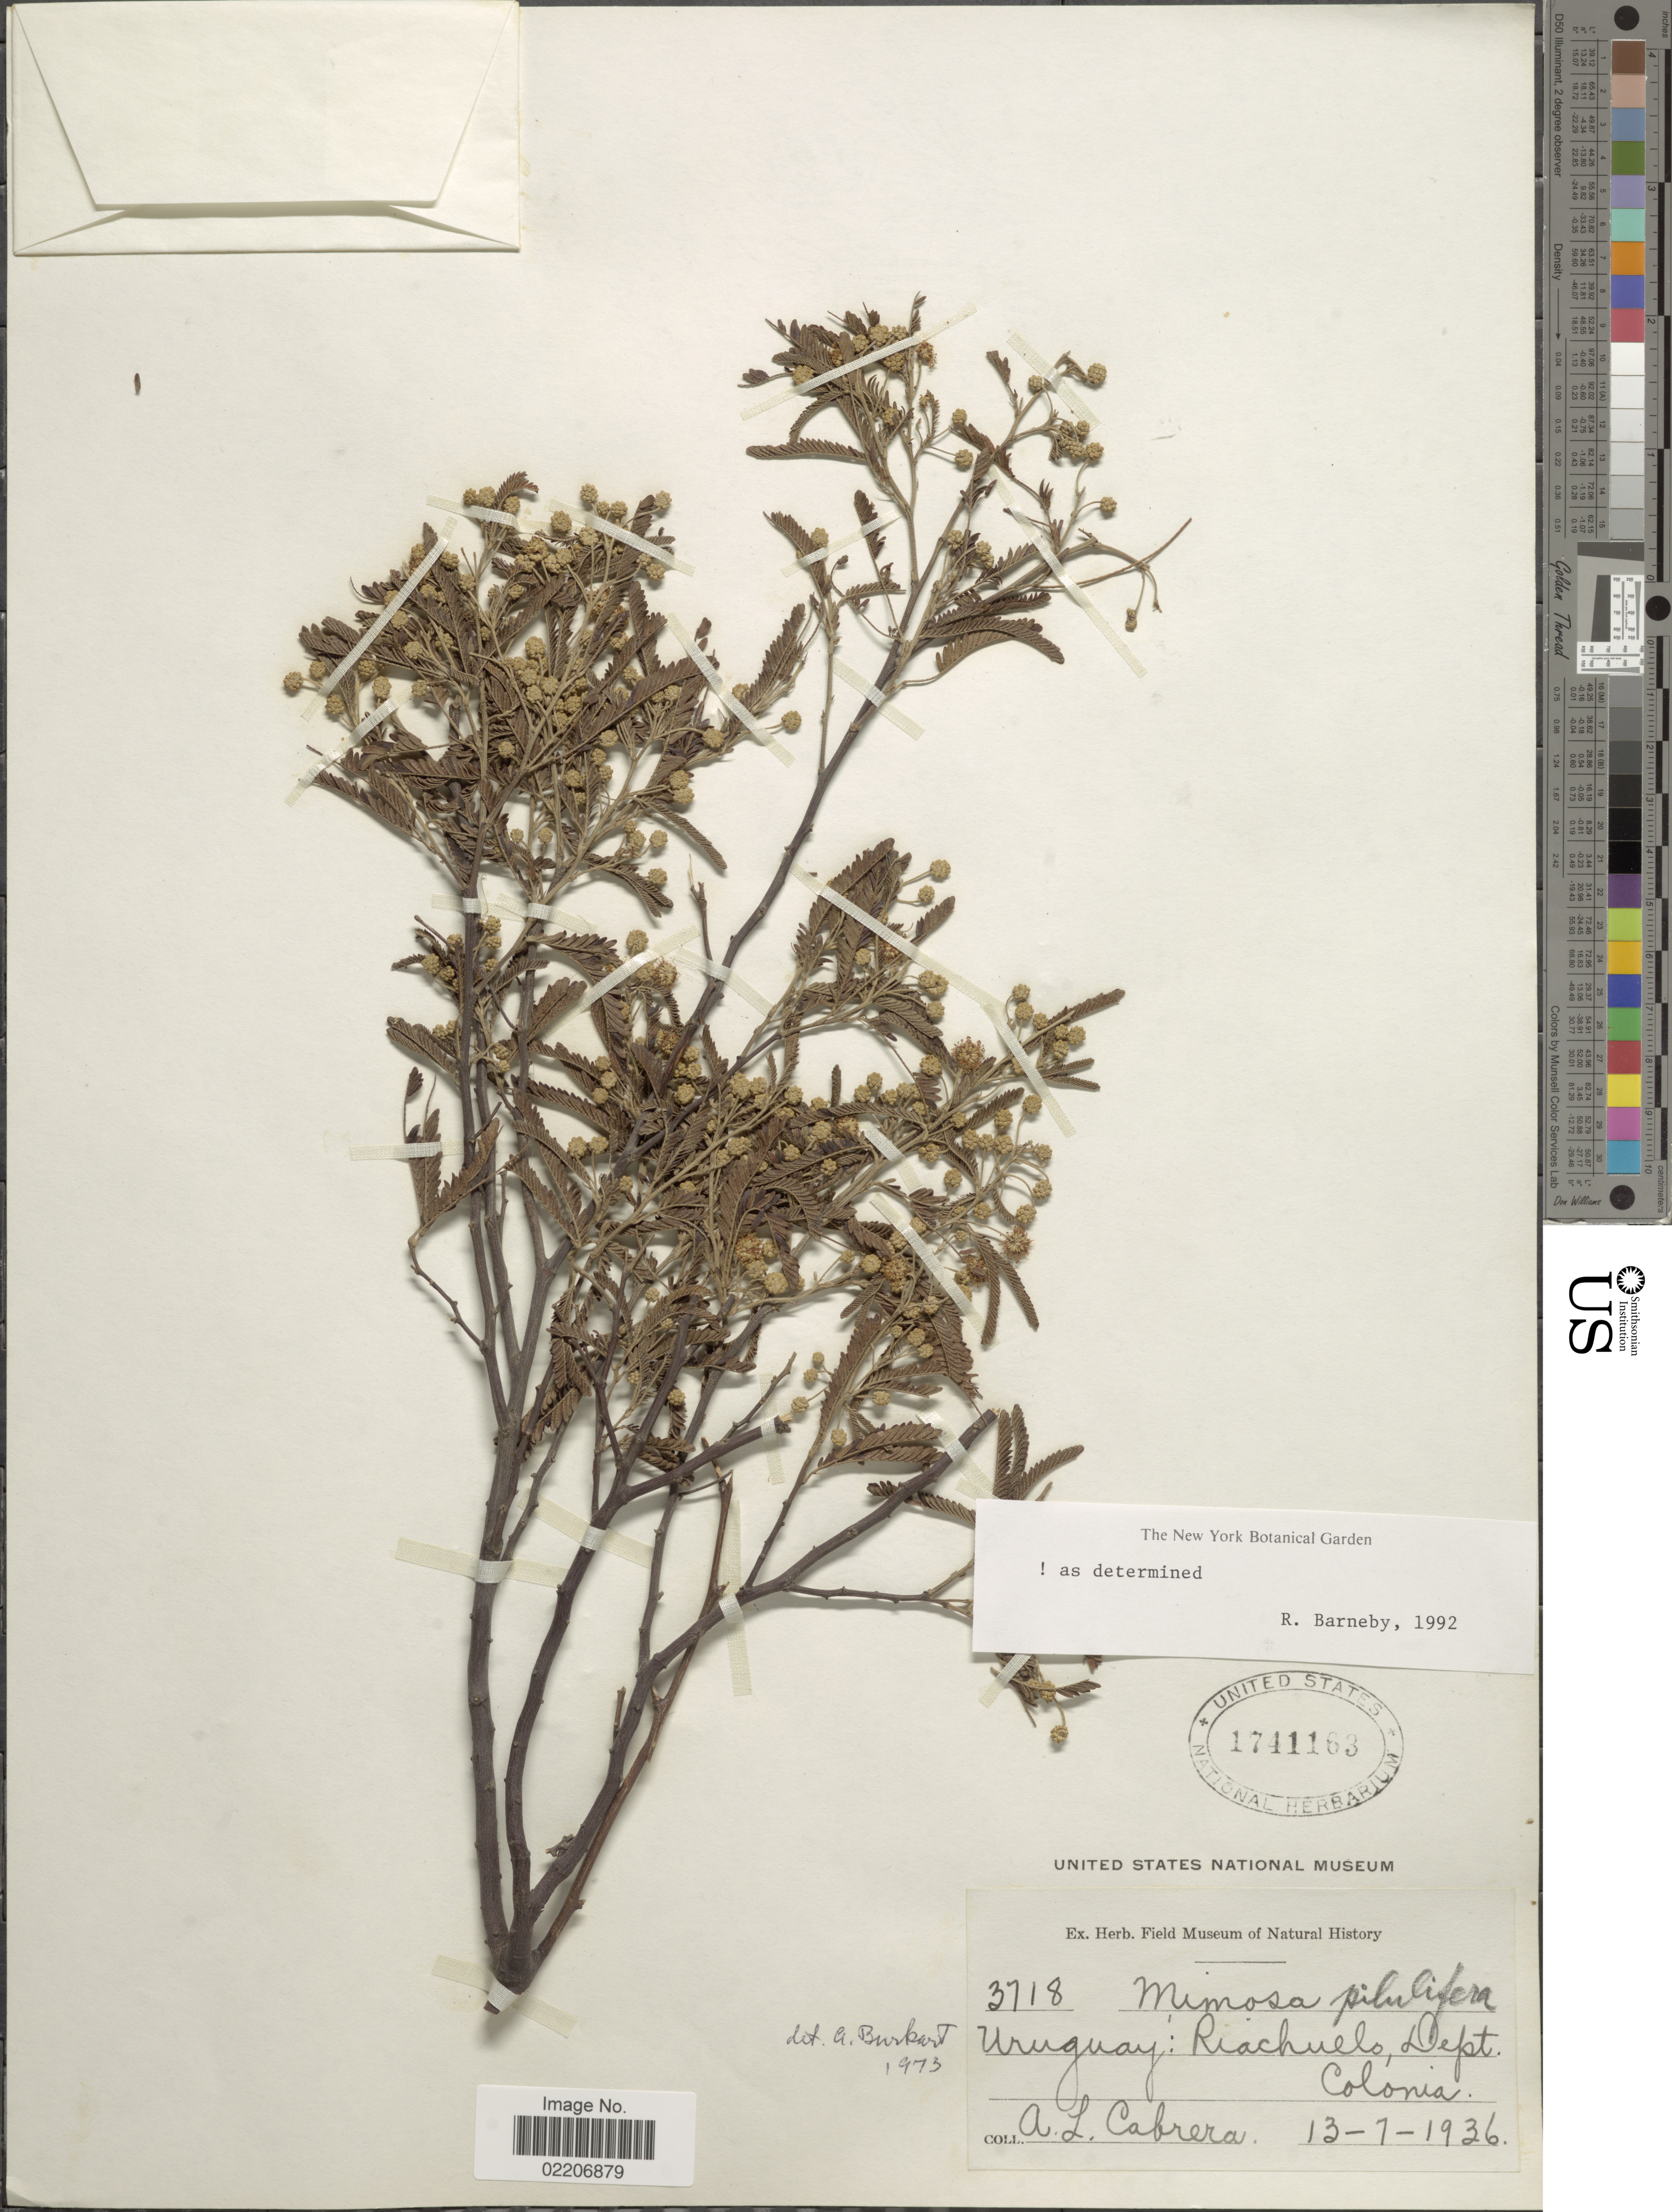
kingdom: Plantae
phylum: Tracheophyta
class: Magnoliopsida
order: Fabales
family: Fabaceae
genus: Mimosa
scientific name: Mimosa pilulifera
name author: Benth.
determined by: Barneby, Rupert C., (NY)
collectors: A. L. Cabrera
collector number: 3718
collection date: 1936-07-13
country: Uruguay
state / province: Colonia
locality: Riachuelo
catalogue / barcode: US 1741163